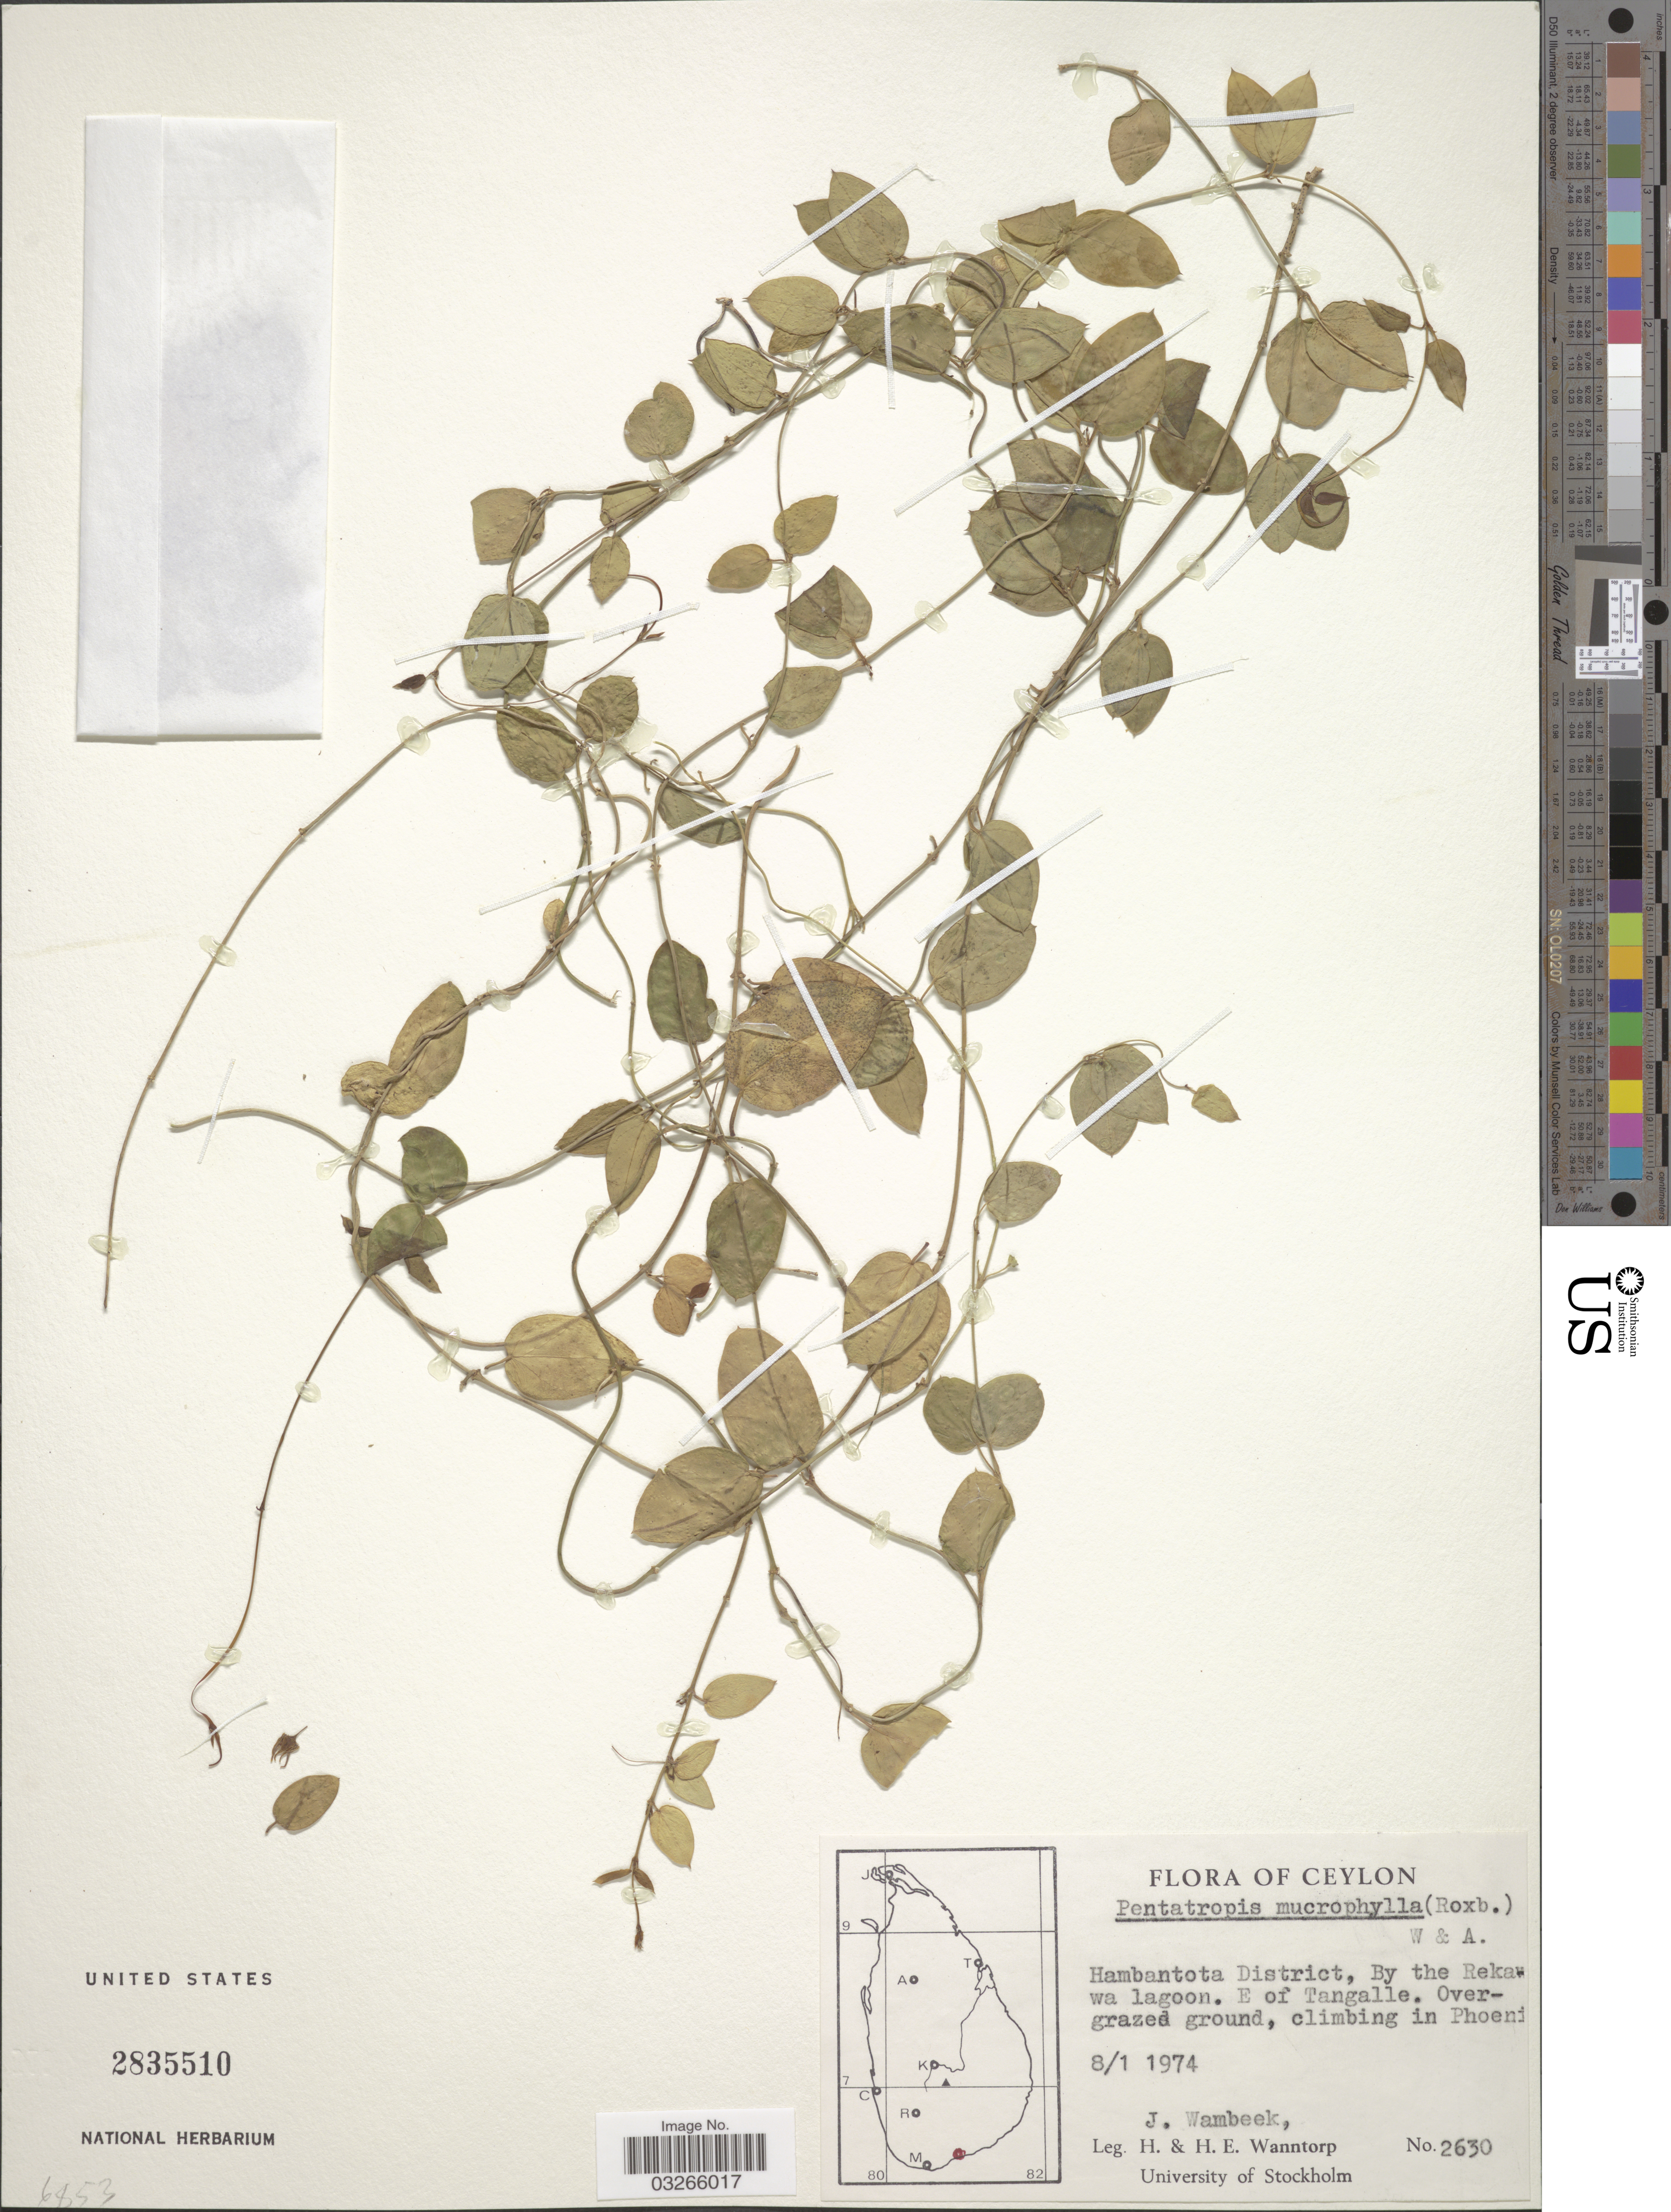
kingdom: Plantae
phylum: Tracheophyta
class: Magnoliopsida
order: Gentianales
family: Apocynaceae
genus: Pentatropis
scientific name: Pentatropis microphylla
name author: (A. Roth ex Schult.) Wight & Arn.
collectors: J. Wambeek, H. Wanntorp & H. Wanntorp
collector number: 2630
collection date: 1974-01-08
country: Sri Lanka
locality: Ceylon. Hambantota District, By the Rekawa lagoon. E of Tangalle.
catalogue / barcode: US 2835510